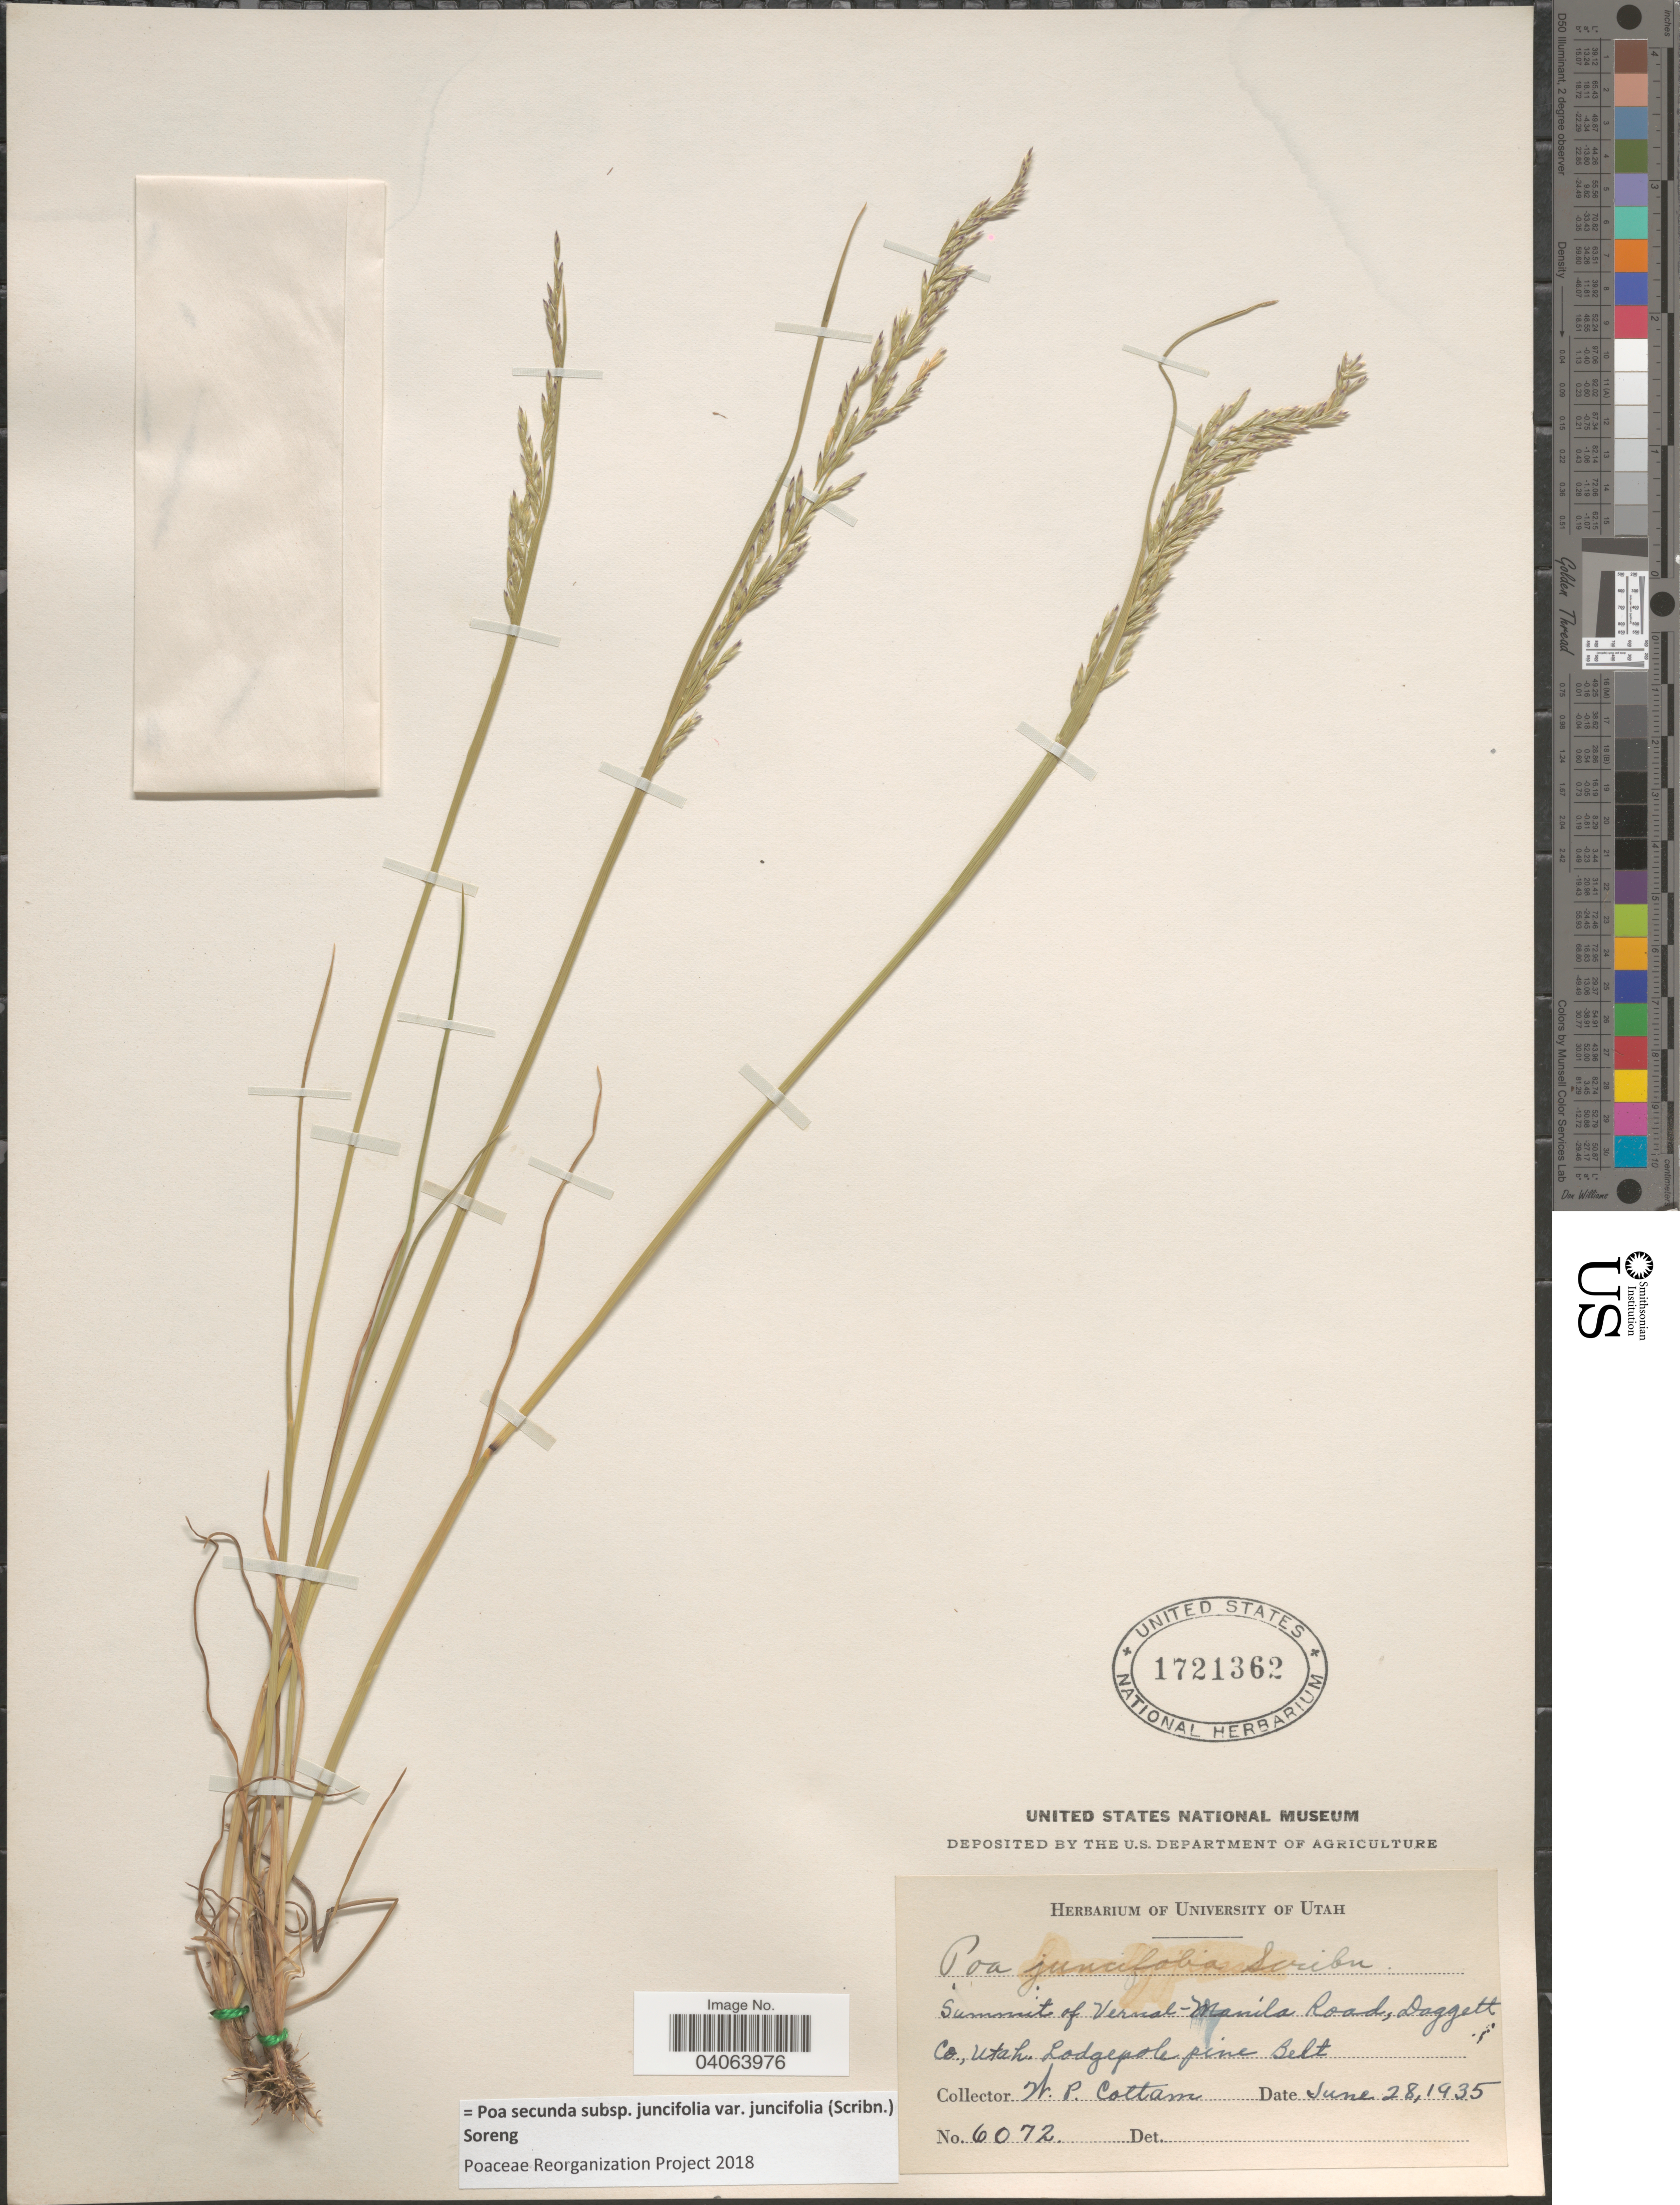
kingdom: Plantae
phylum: Tracheophyta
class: Liliopsida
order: Poales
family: Poaceae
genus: Poa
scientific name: Poa secunda subsp. juncifolia var. juncifolia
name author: (Scribn.) Soreng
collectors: W. Cottam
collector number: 6072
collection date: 1935-06-28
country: United States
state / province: Utah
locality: Summit of Vernal-Manila Road, Daggett Co. Lodgepole pine Belt.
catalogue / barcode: US 1721362